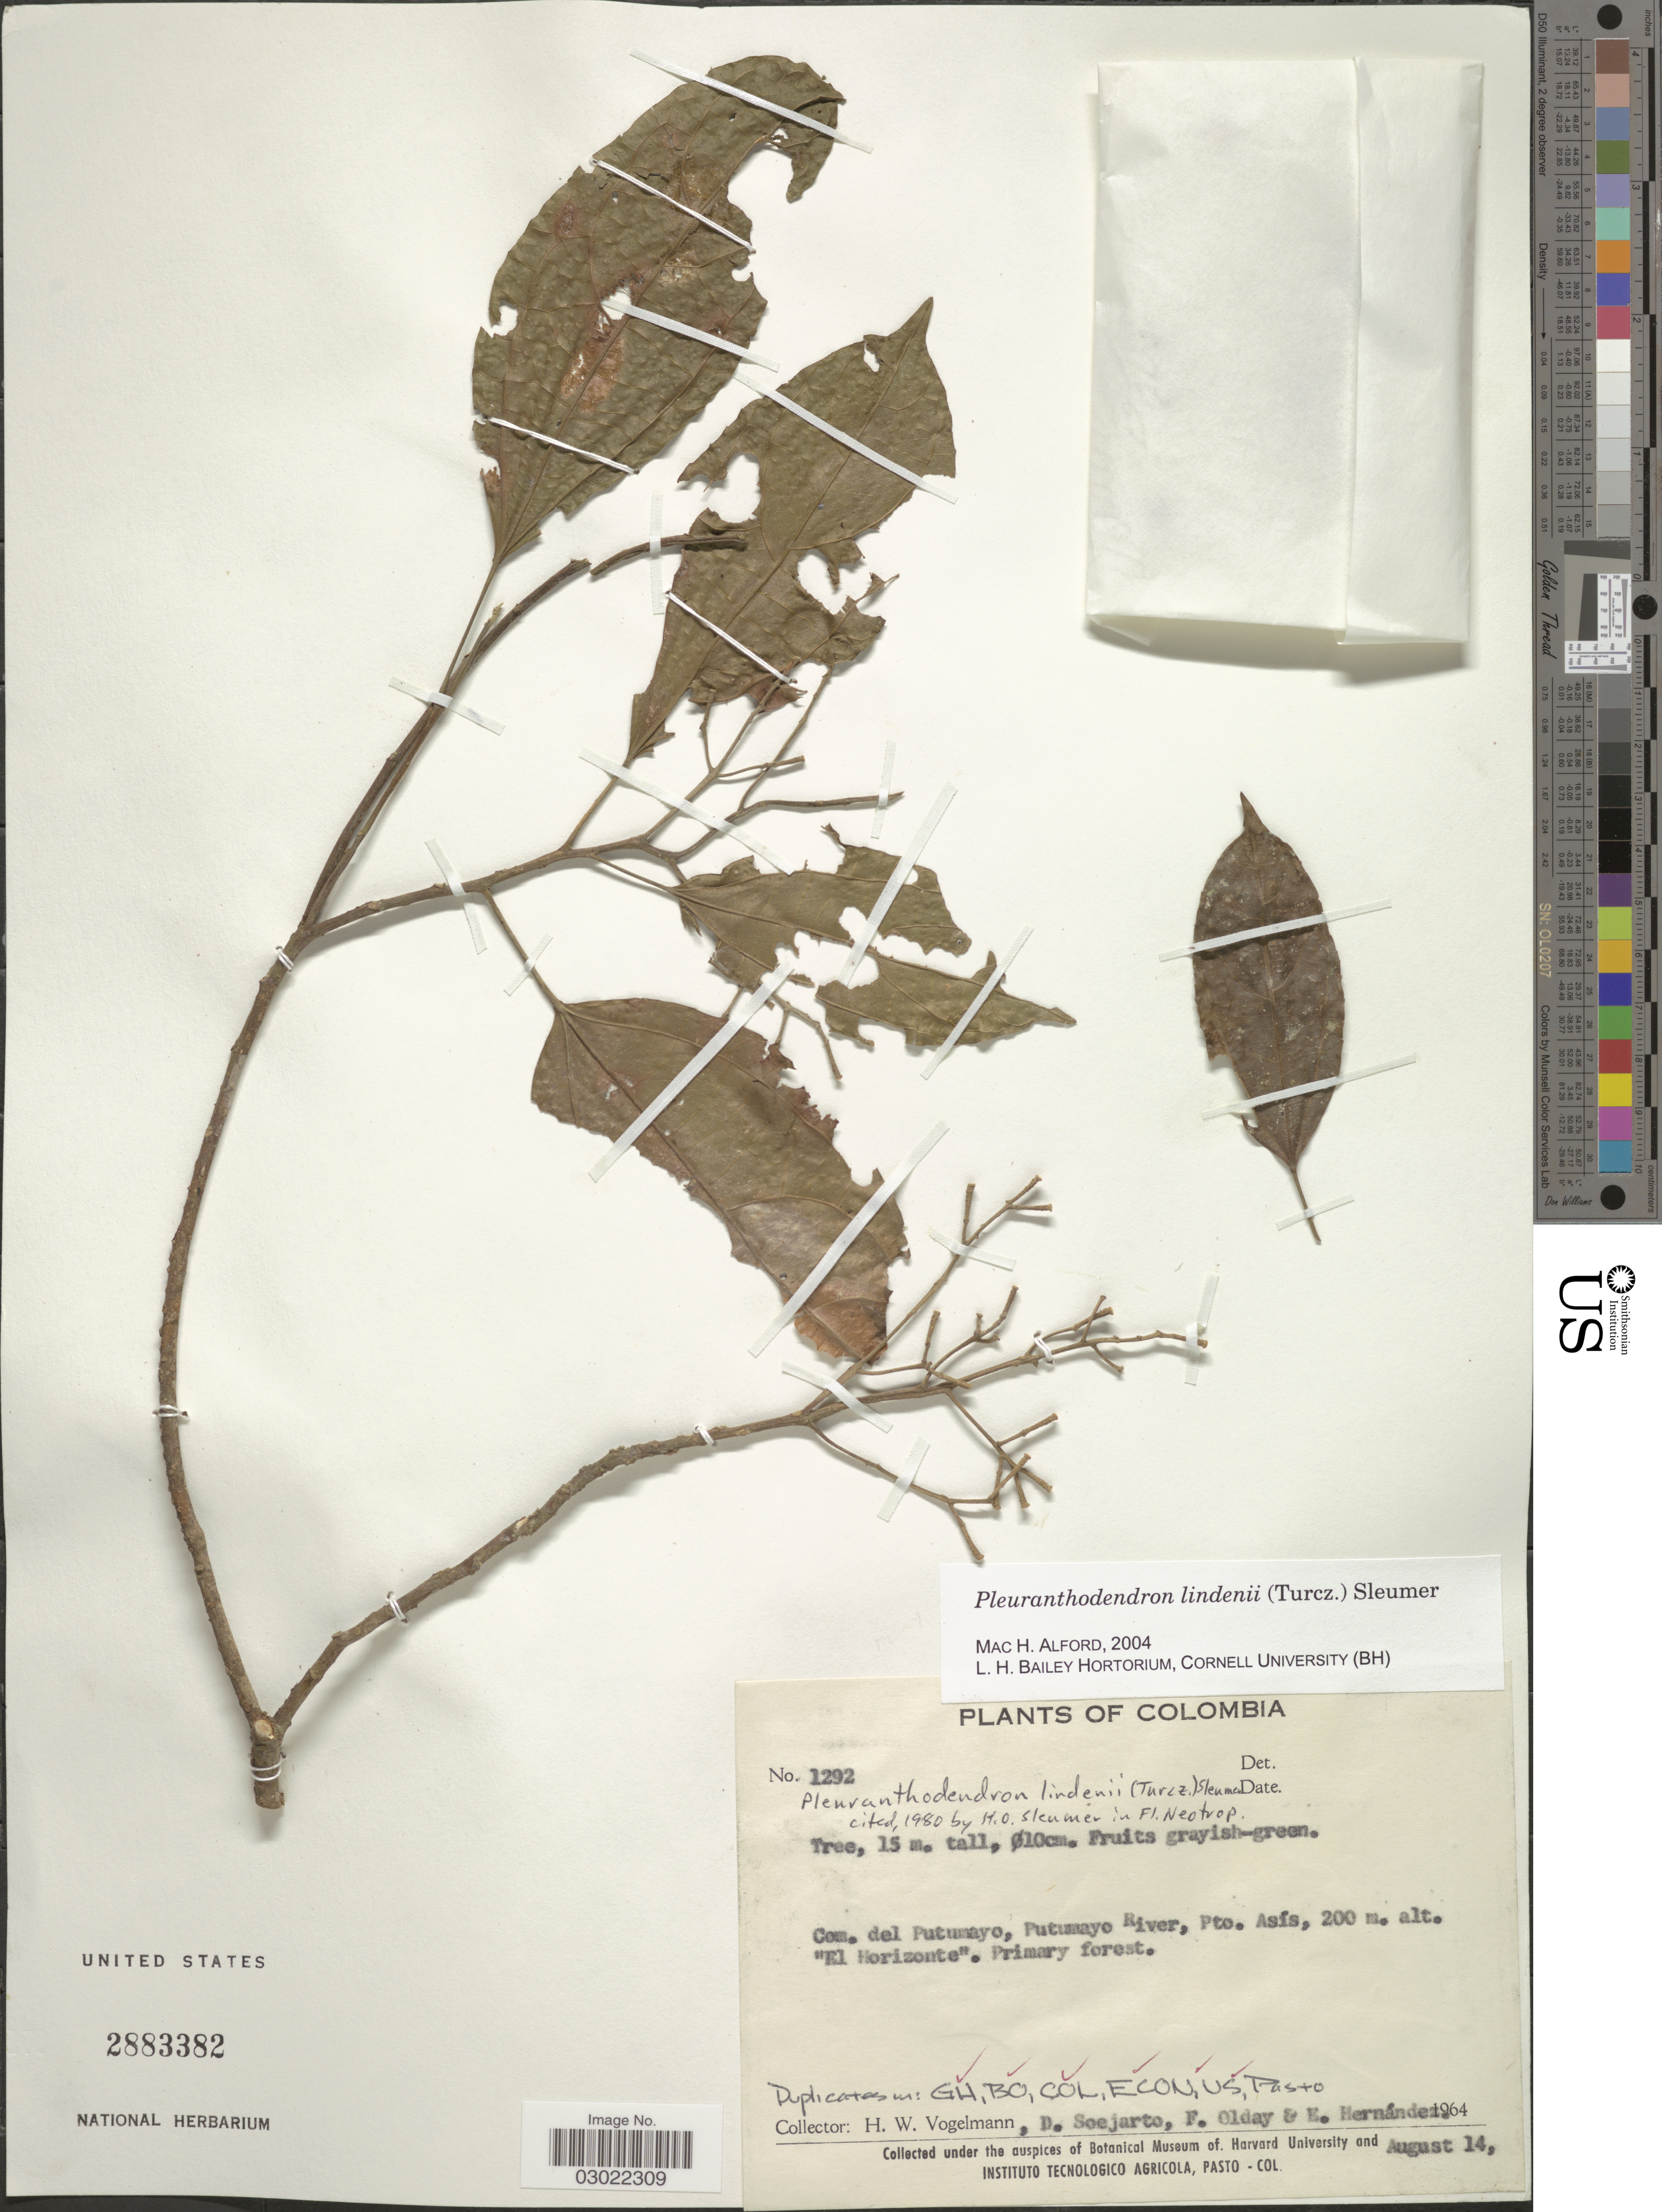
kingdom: Plantae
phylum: Tracheophyta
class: Magnoliopsida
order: Malpighiales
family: Salicaceae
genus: Pleuranthodendron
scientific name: Pleuranthodendron lindenii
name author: (Turcz.) Sleumer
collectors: H. Vogelmann, D. Soejarto, F. Olday & E. Hernández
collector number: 1292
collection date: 1964-08-14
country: Colombia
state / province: Putumayo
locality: Com. del Putumayo, Putumayo River, Pto. Asís. "El Horizonte".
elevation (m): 200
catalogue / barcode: US 2883382